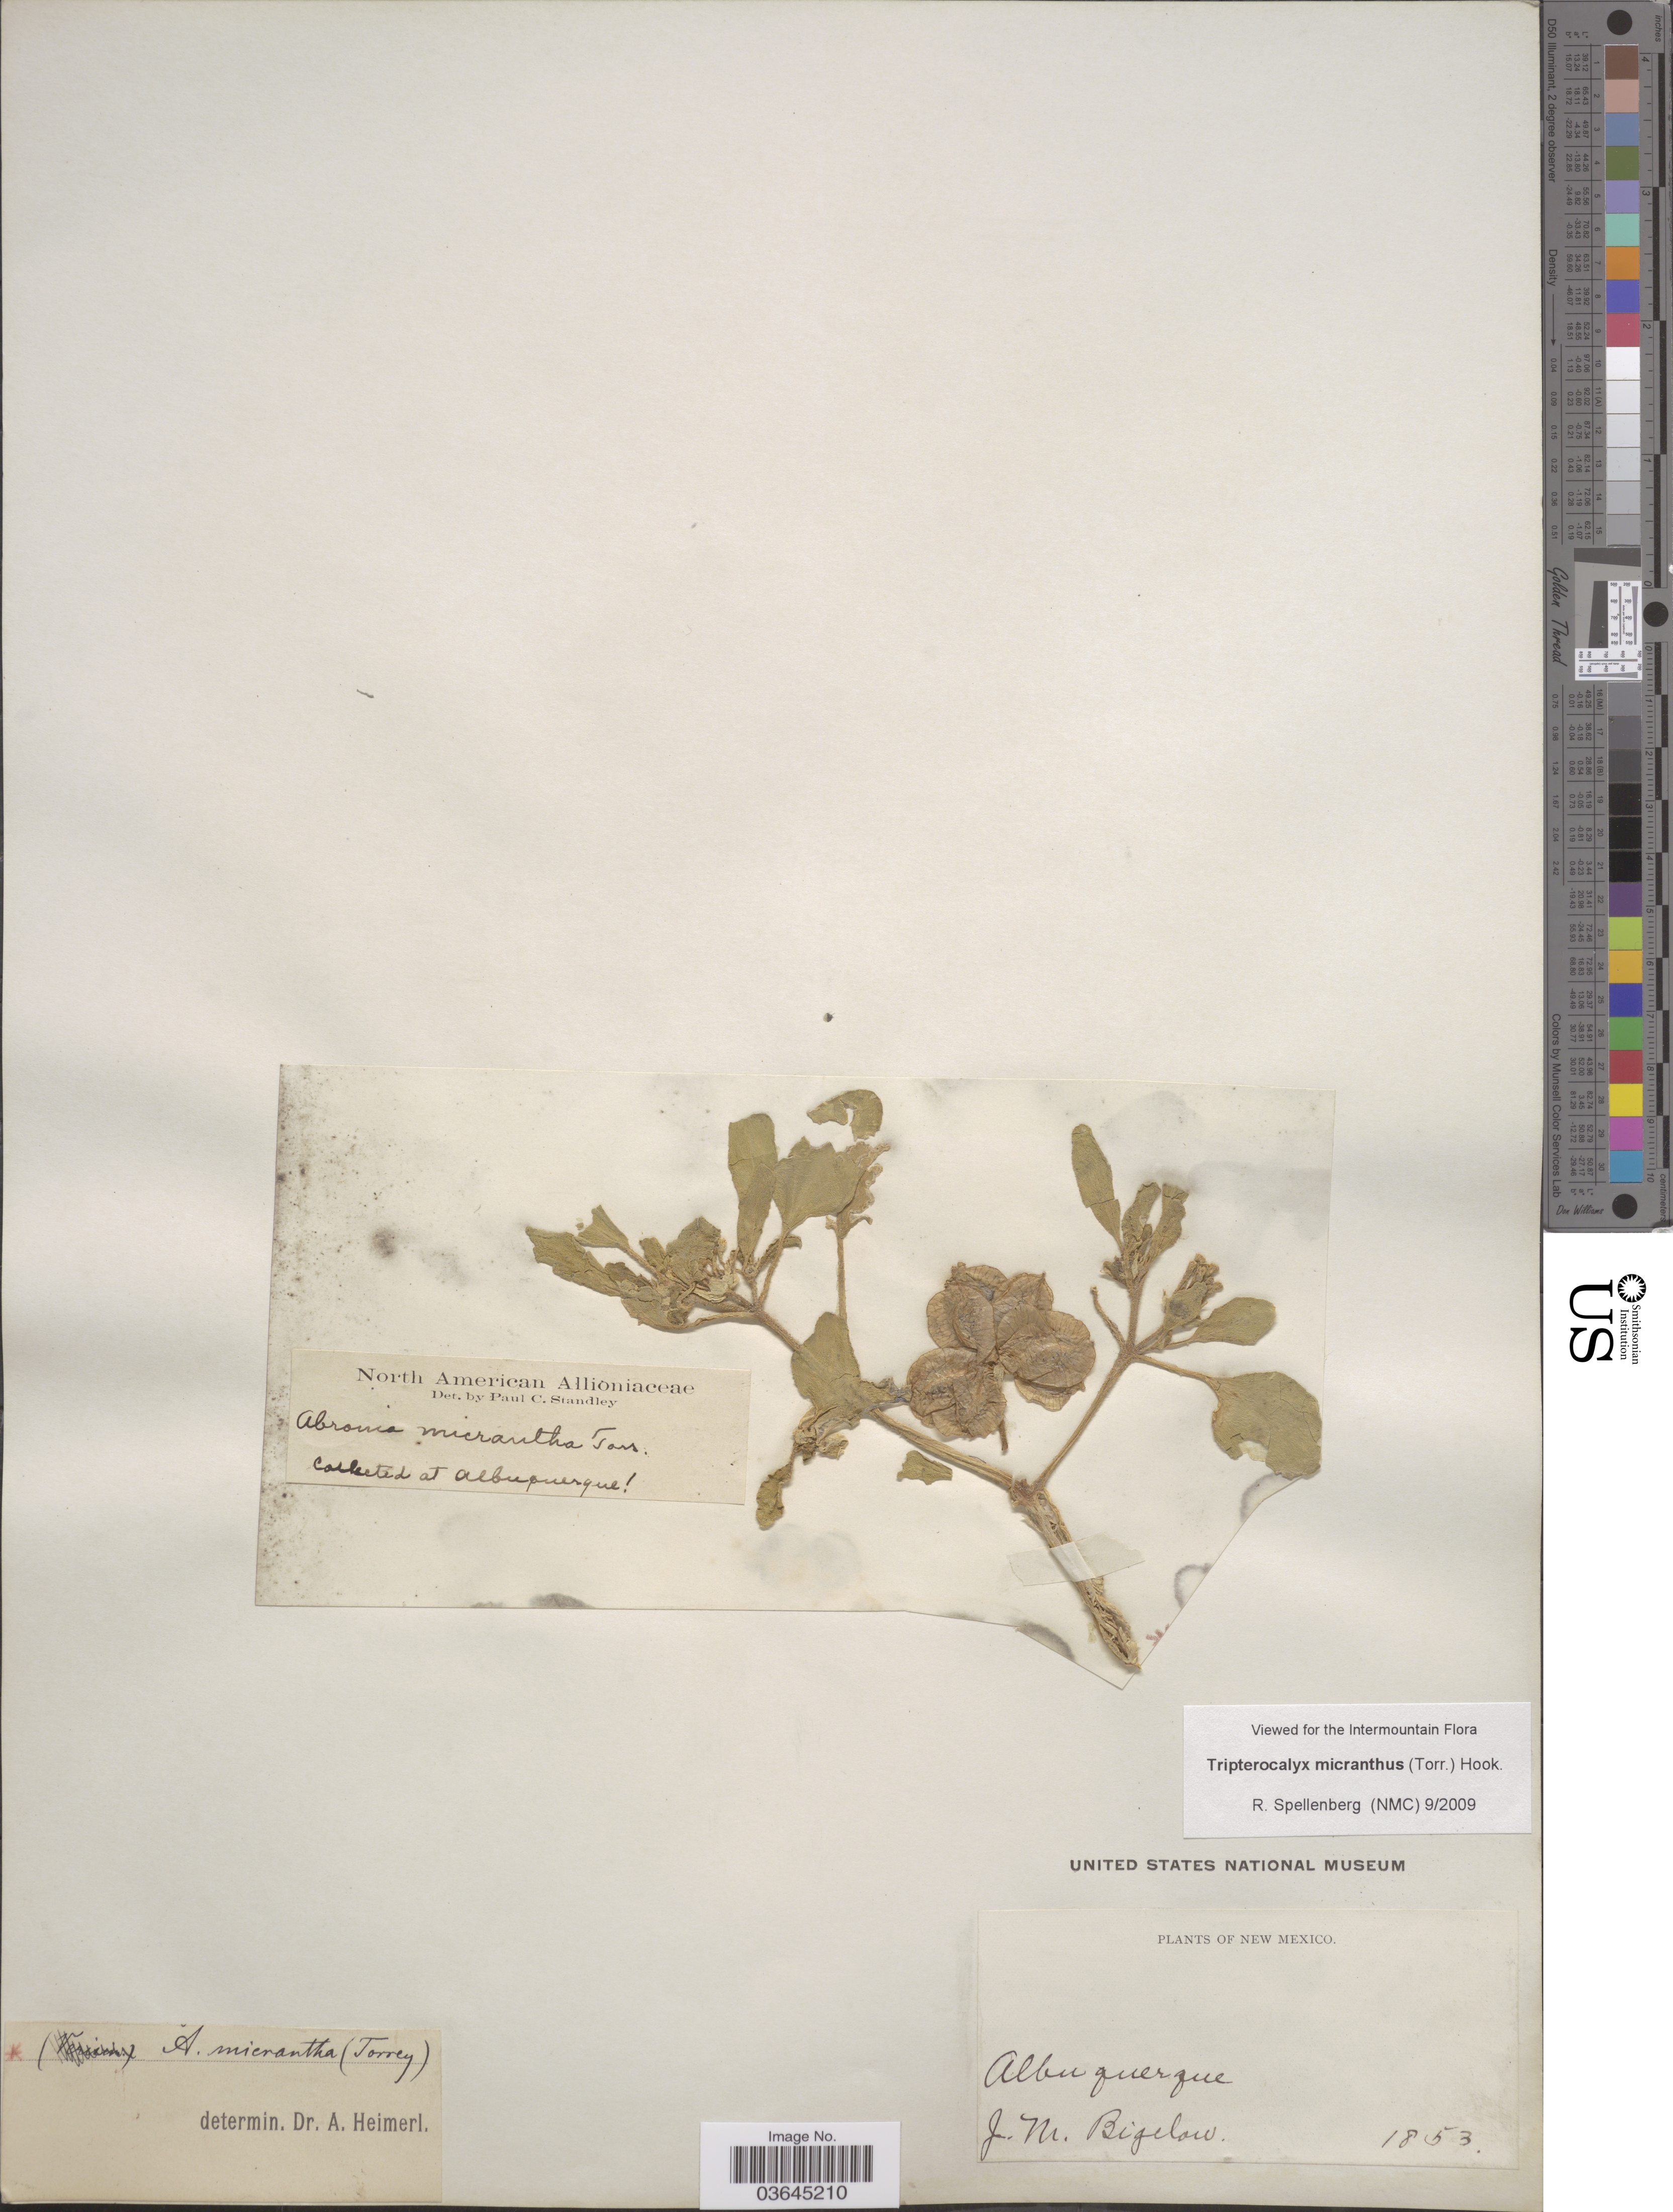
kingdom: Plantae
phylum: Tracheophyta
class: Magnoliopsida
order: Caryophyllales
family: Nyctaginaceae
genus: Tripterocalyx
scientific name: Tripterocalyx micranthus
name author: (Torr.) Hook.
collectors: J. M. Bigelow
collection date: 1853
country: United States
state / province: New Mexico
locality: Albuquerque.